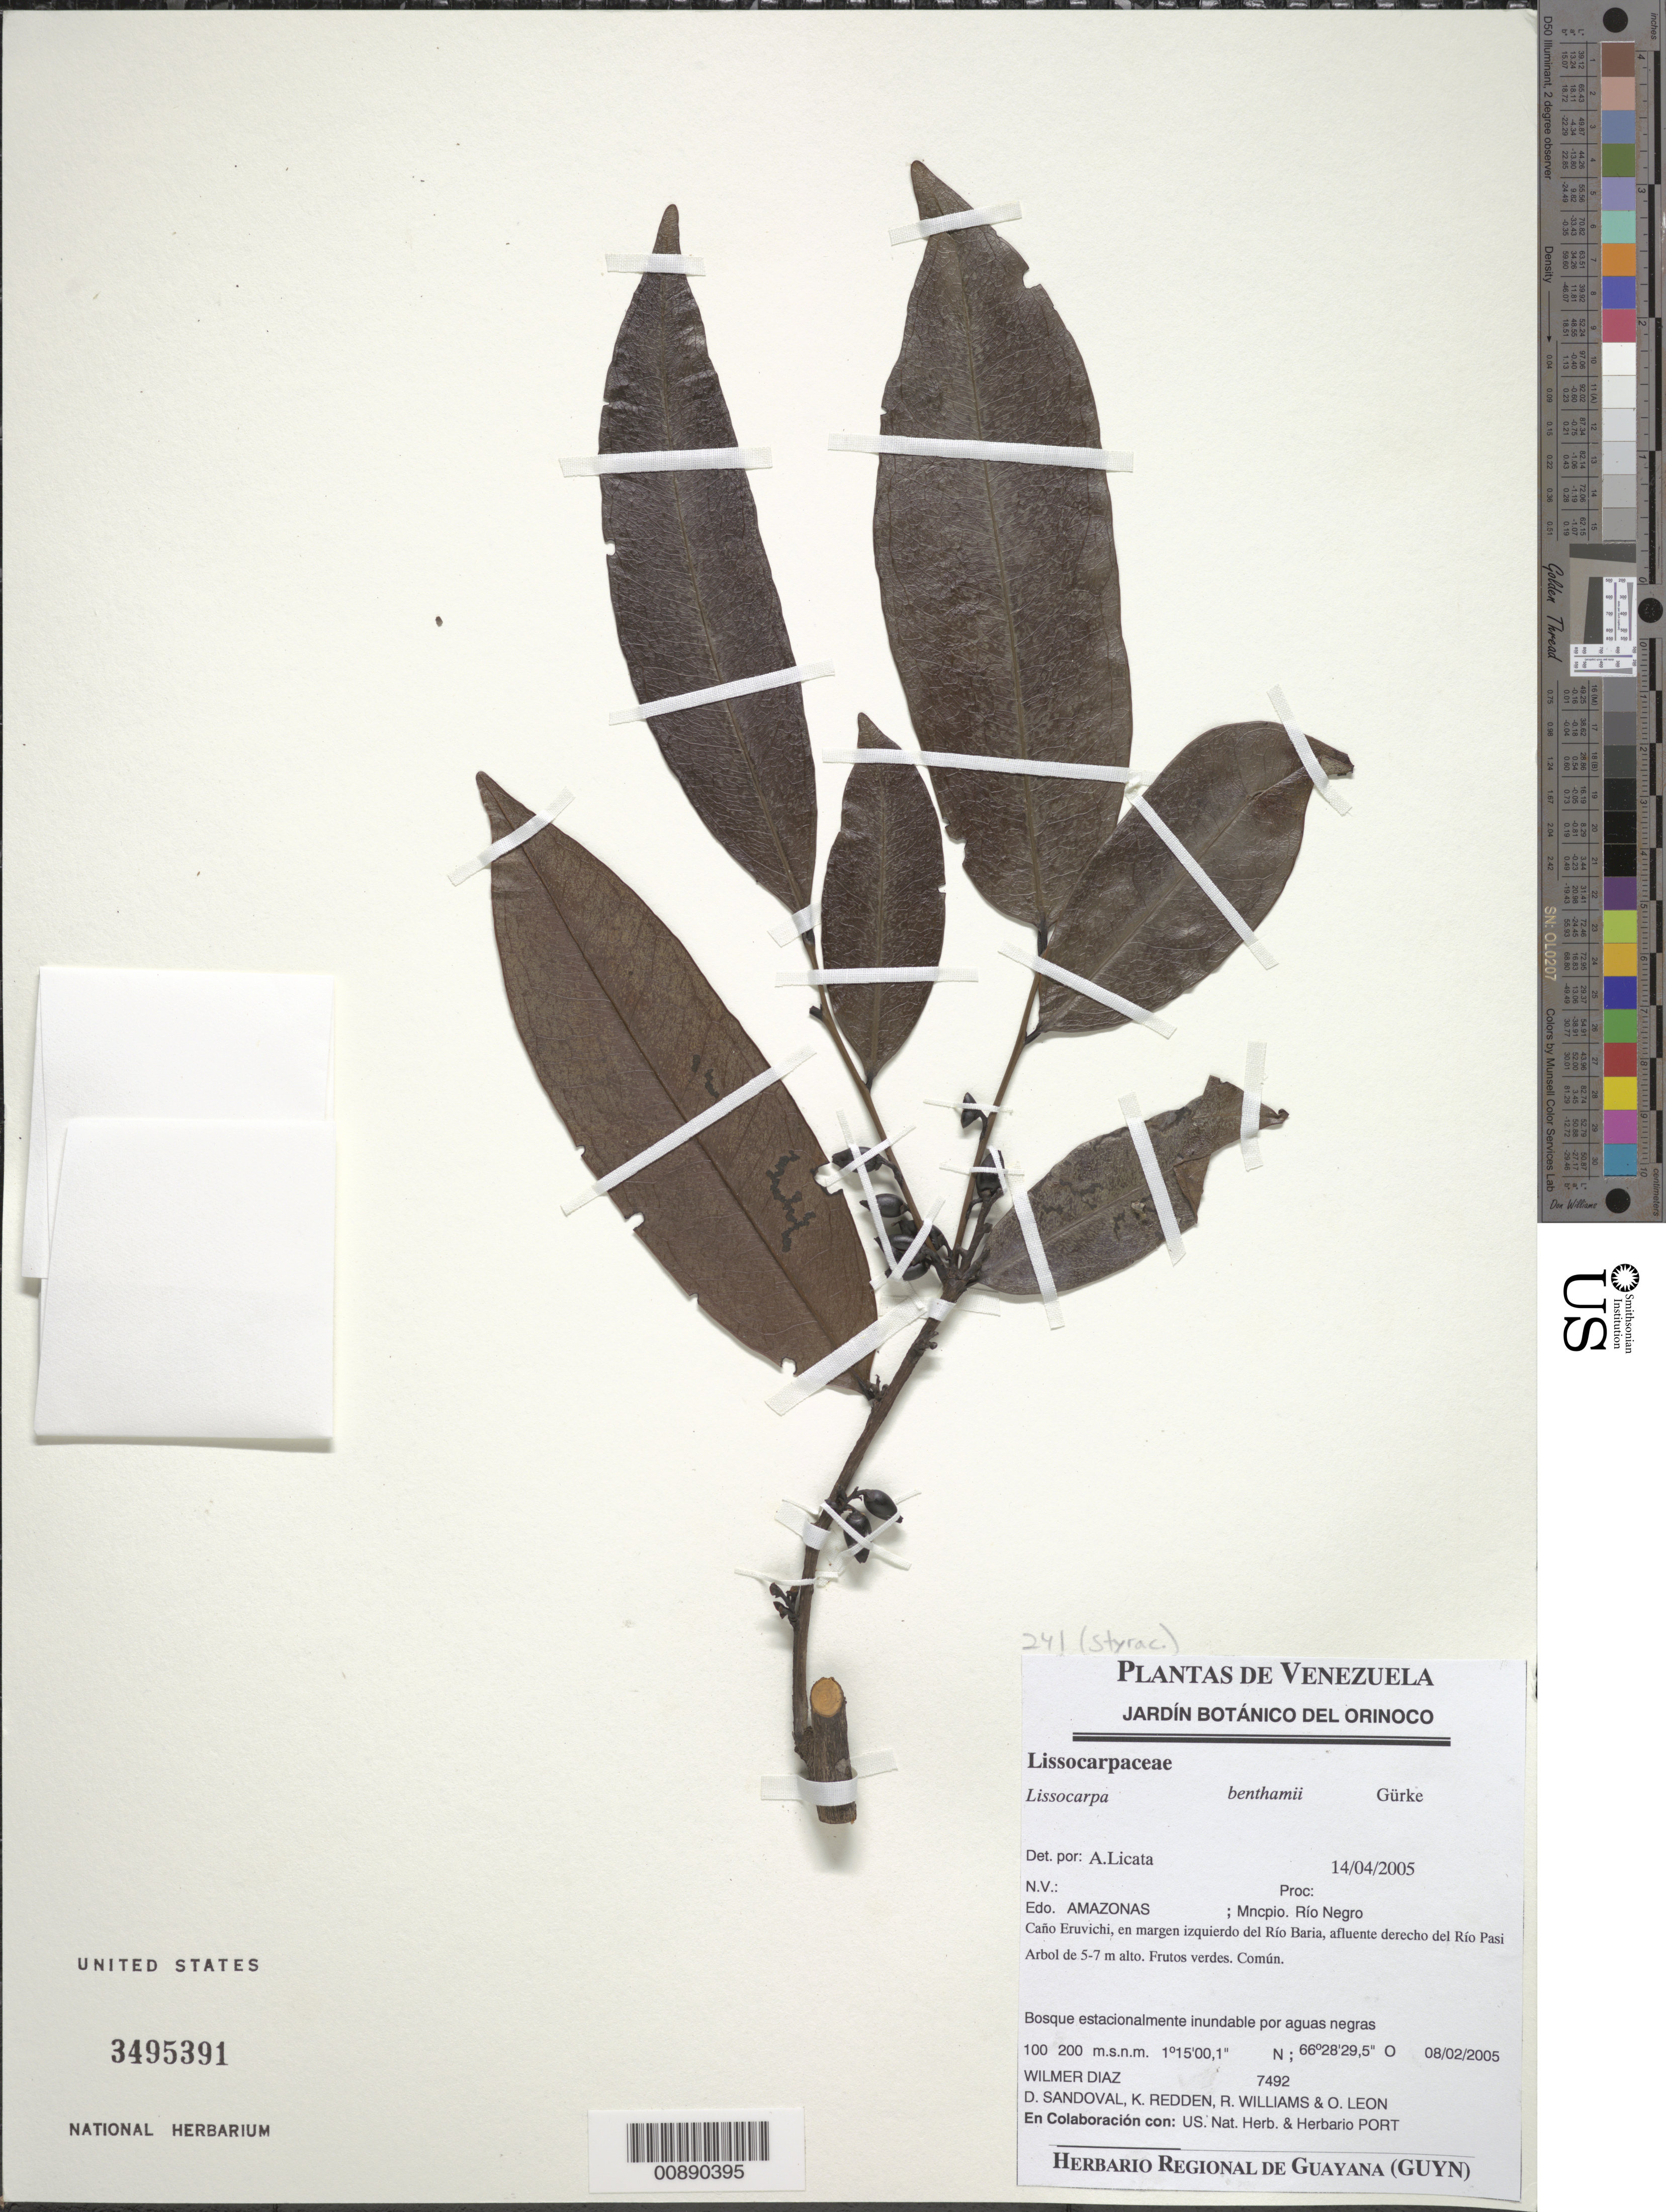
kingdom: Plantae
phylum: Tracheophyta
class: Magnoliopsida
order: Ericales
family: Ebenaceae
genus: Lissocarpa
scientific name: Lissocarpa benthami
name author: Gürke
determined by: Licata, A., (PORT), Univ. Nac. Exp. de los Llanos Ezequiel Zamora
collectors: W. Díaz P., D. Sandoval, K. M. Redden, R. Williams & O. León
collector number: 7492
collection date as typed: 8-Feb-05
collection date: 2005-02-08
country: Venezuela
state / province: Amazonas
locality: Mun. Río Negro, Caño Eruvichi, en margen Río Baria, afluente del Río Pasimoni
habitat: Bosque estacionalmente inundable por aguas negras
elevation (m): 100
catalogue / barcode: US 3495391